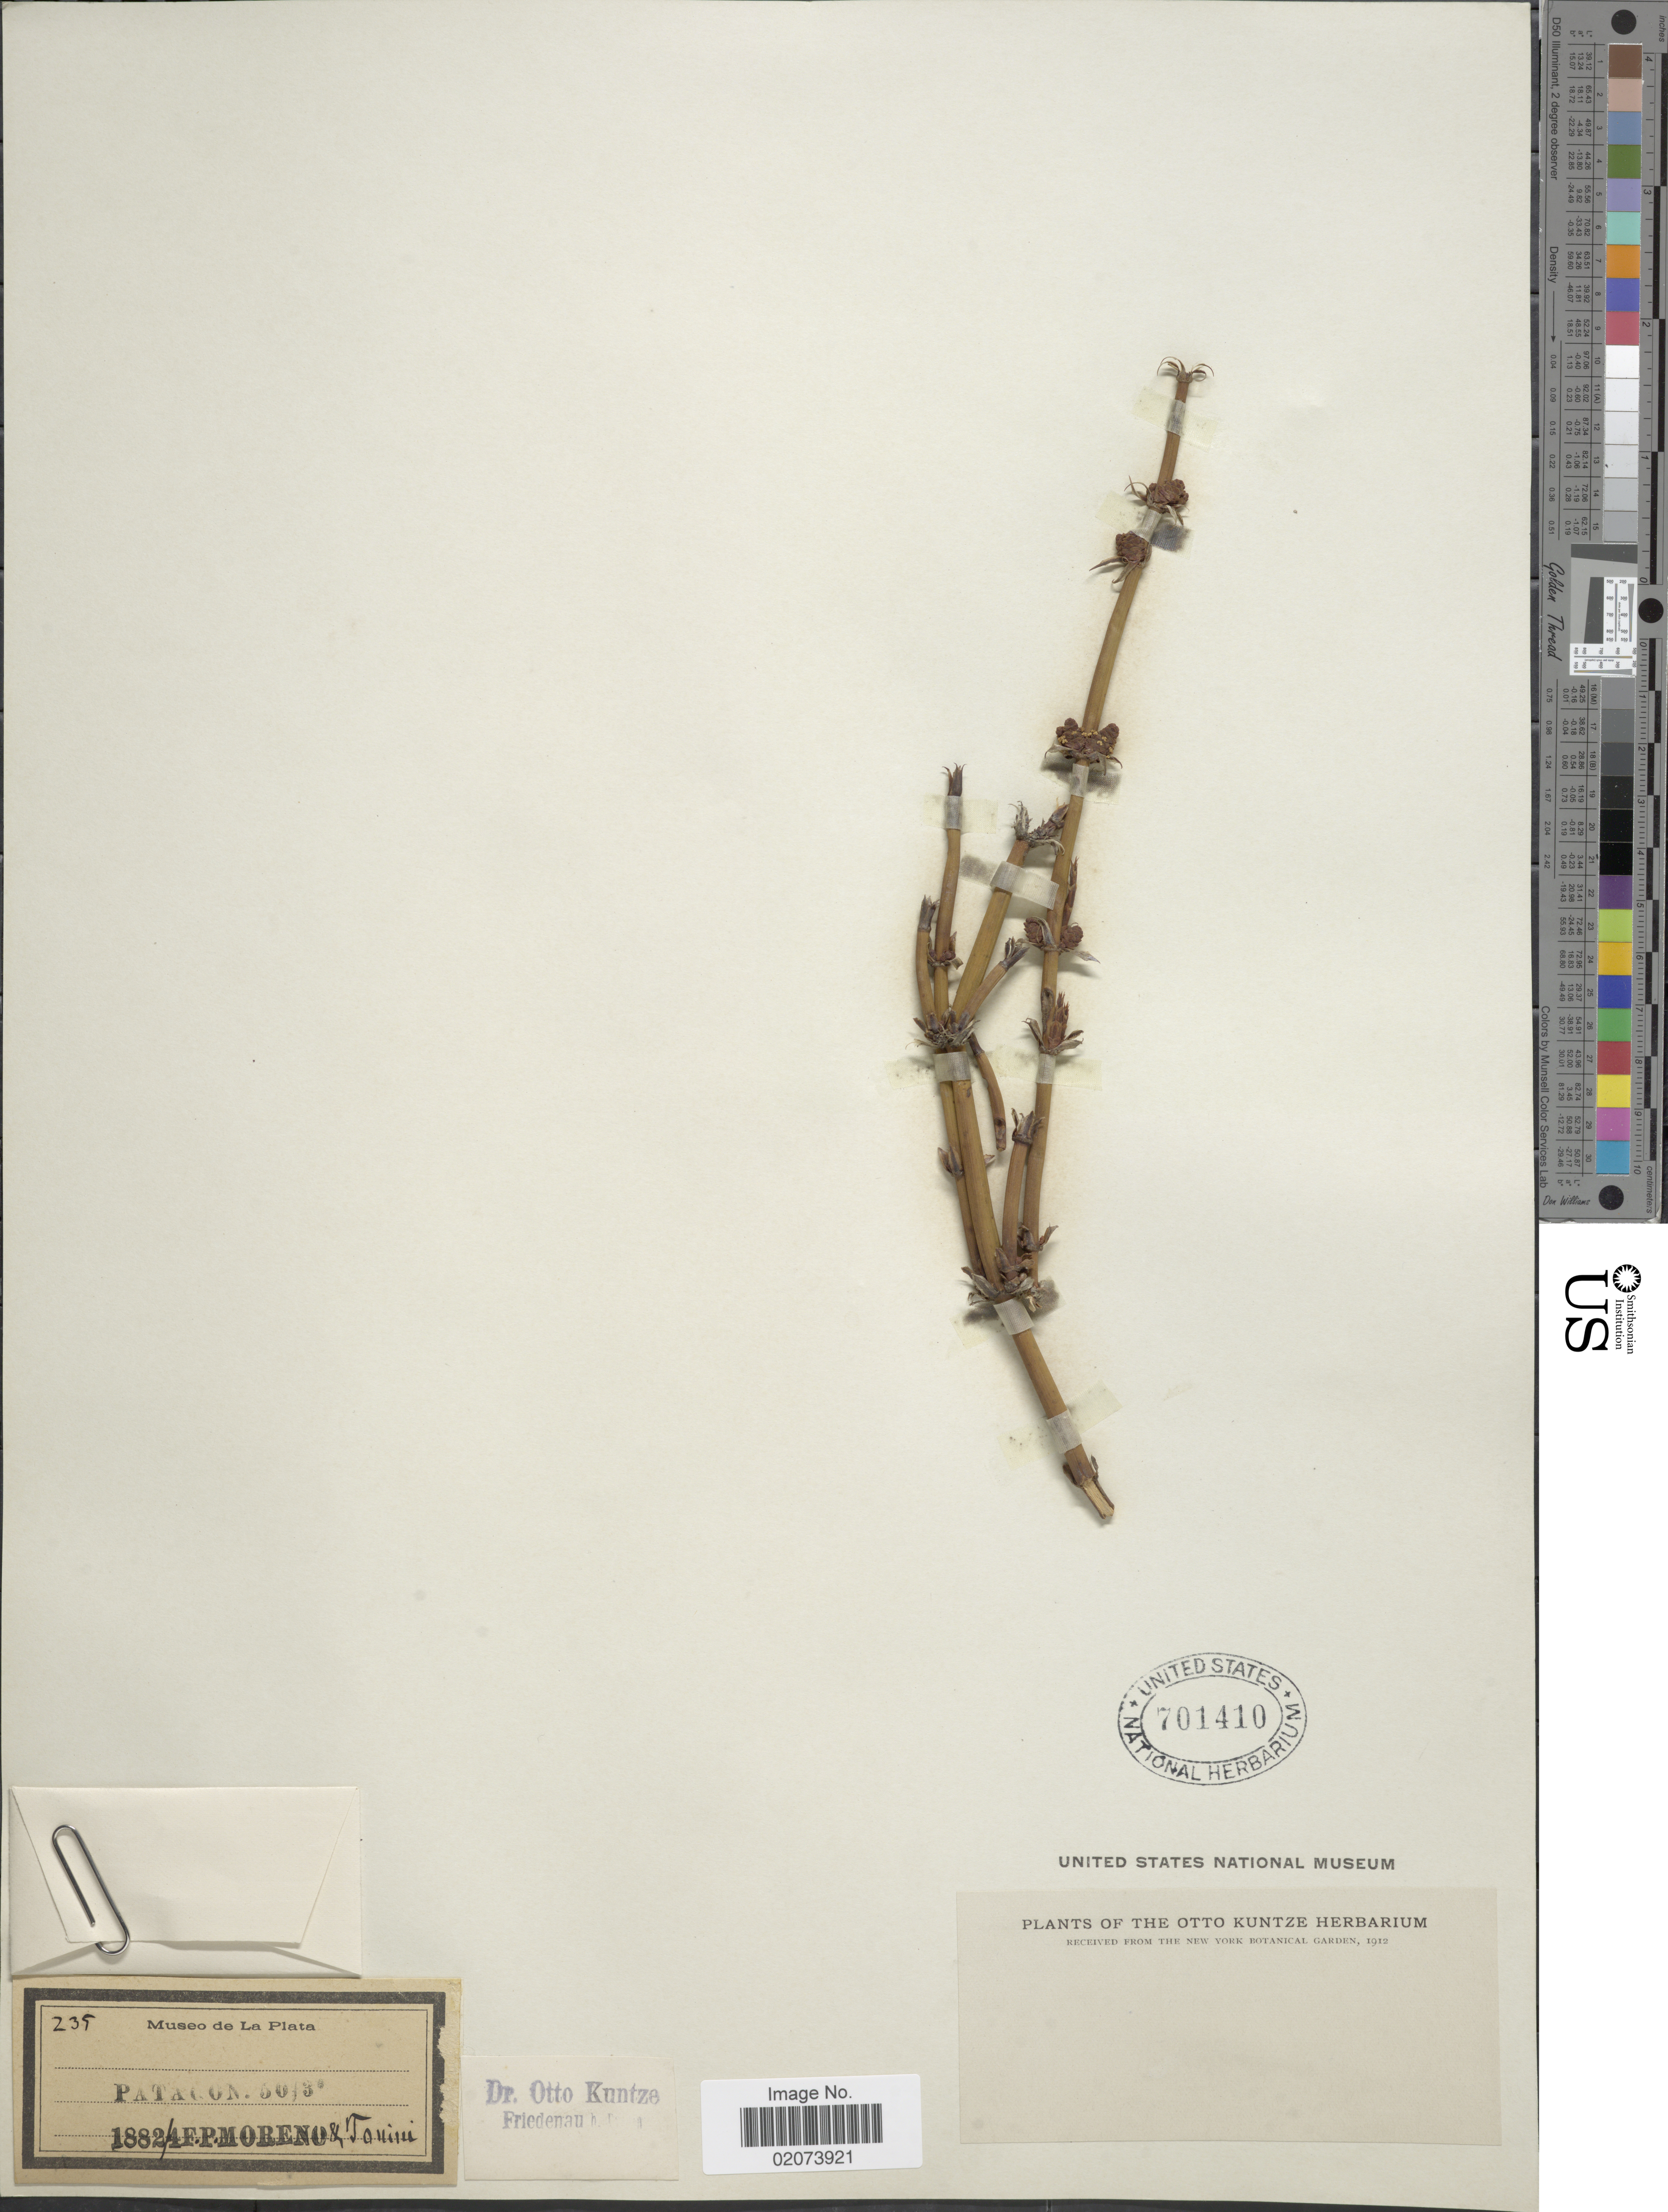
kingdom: Plantae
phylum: Tracheophyta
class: Gnetopsida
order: Ephedrales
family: Ephedraceae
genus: Ephedra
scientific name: Ephedra ochreata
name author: Miers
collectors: E. Moreno & -. Tonini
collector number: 235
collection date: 1882-04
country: Argentina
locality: Patagonia 50 13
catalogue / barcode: US 701410